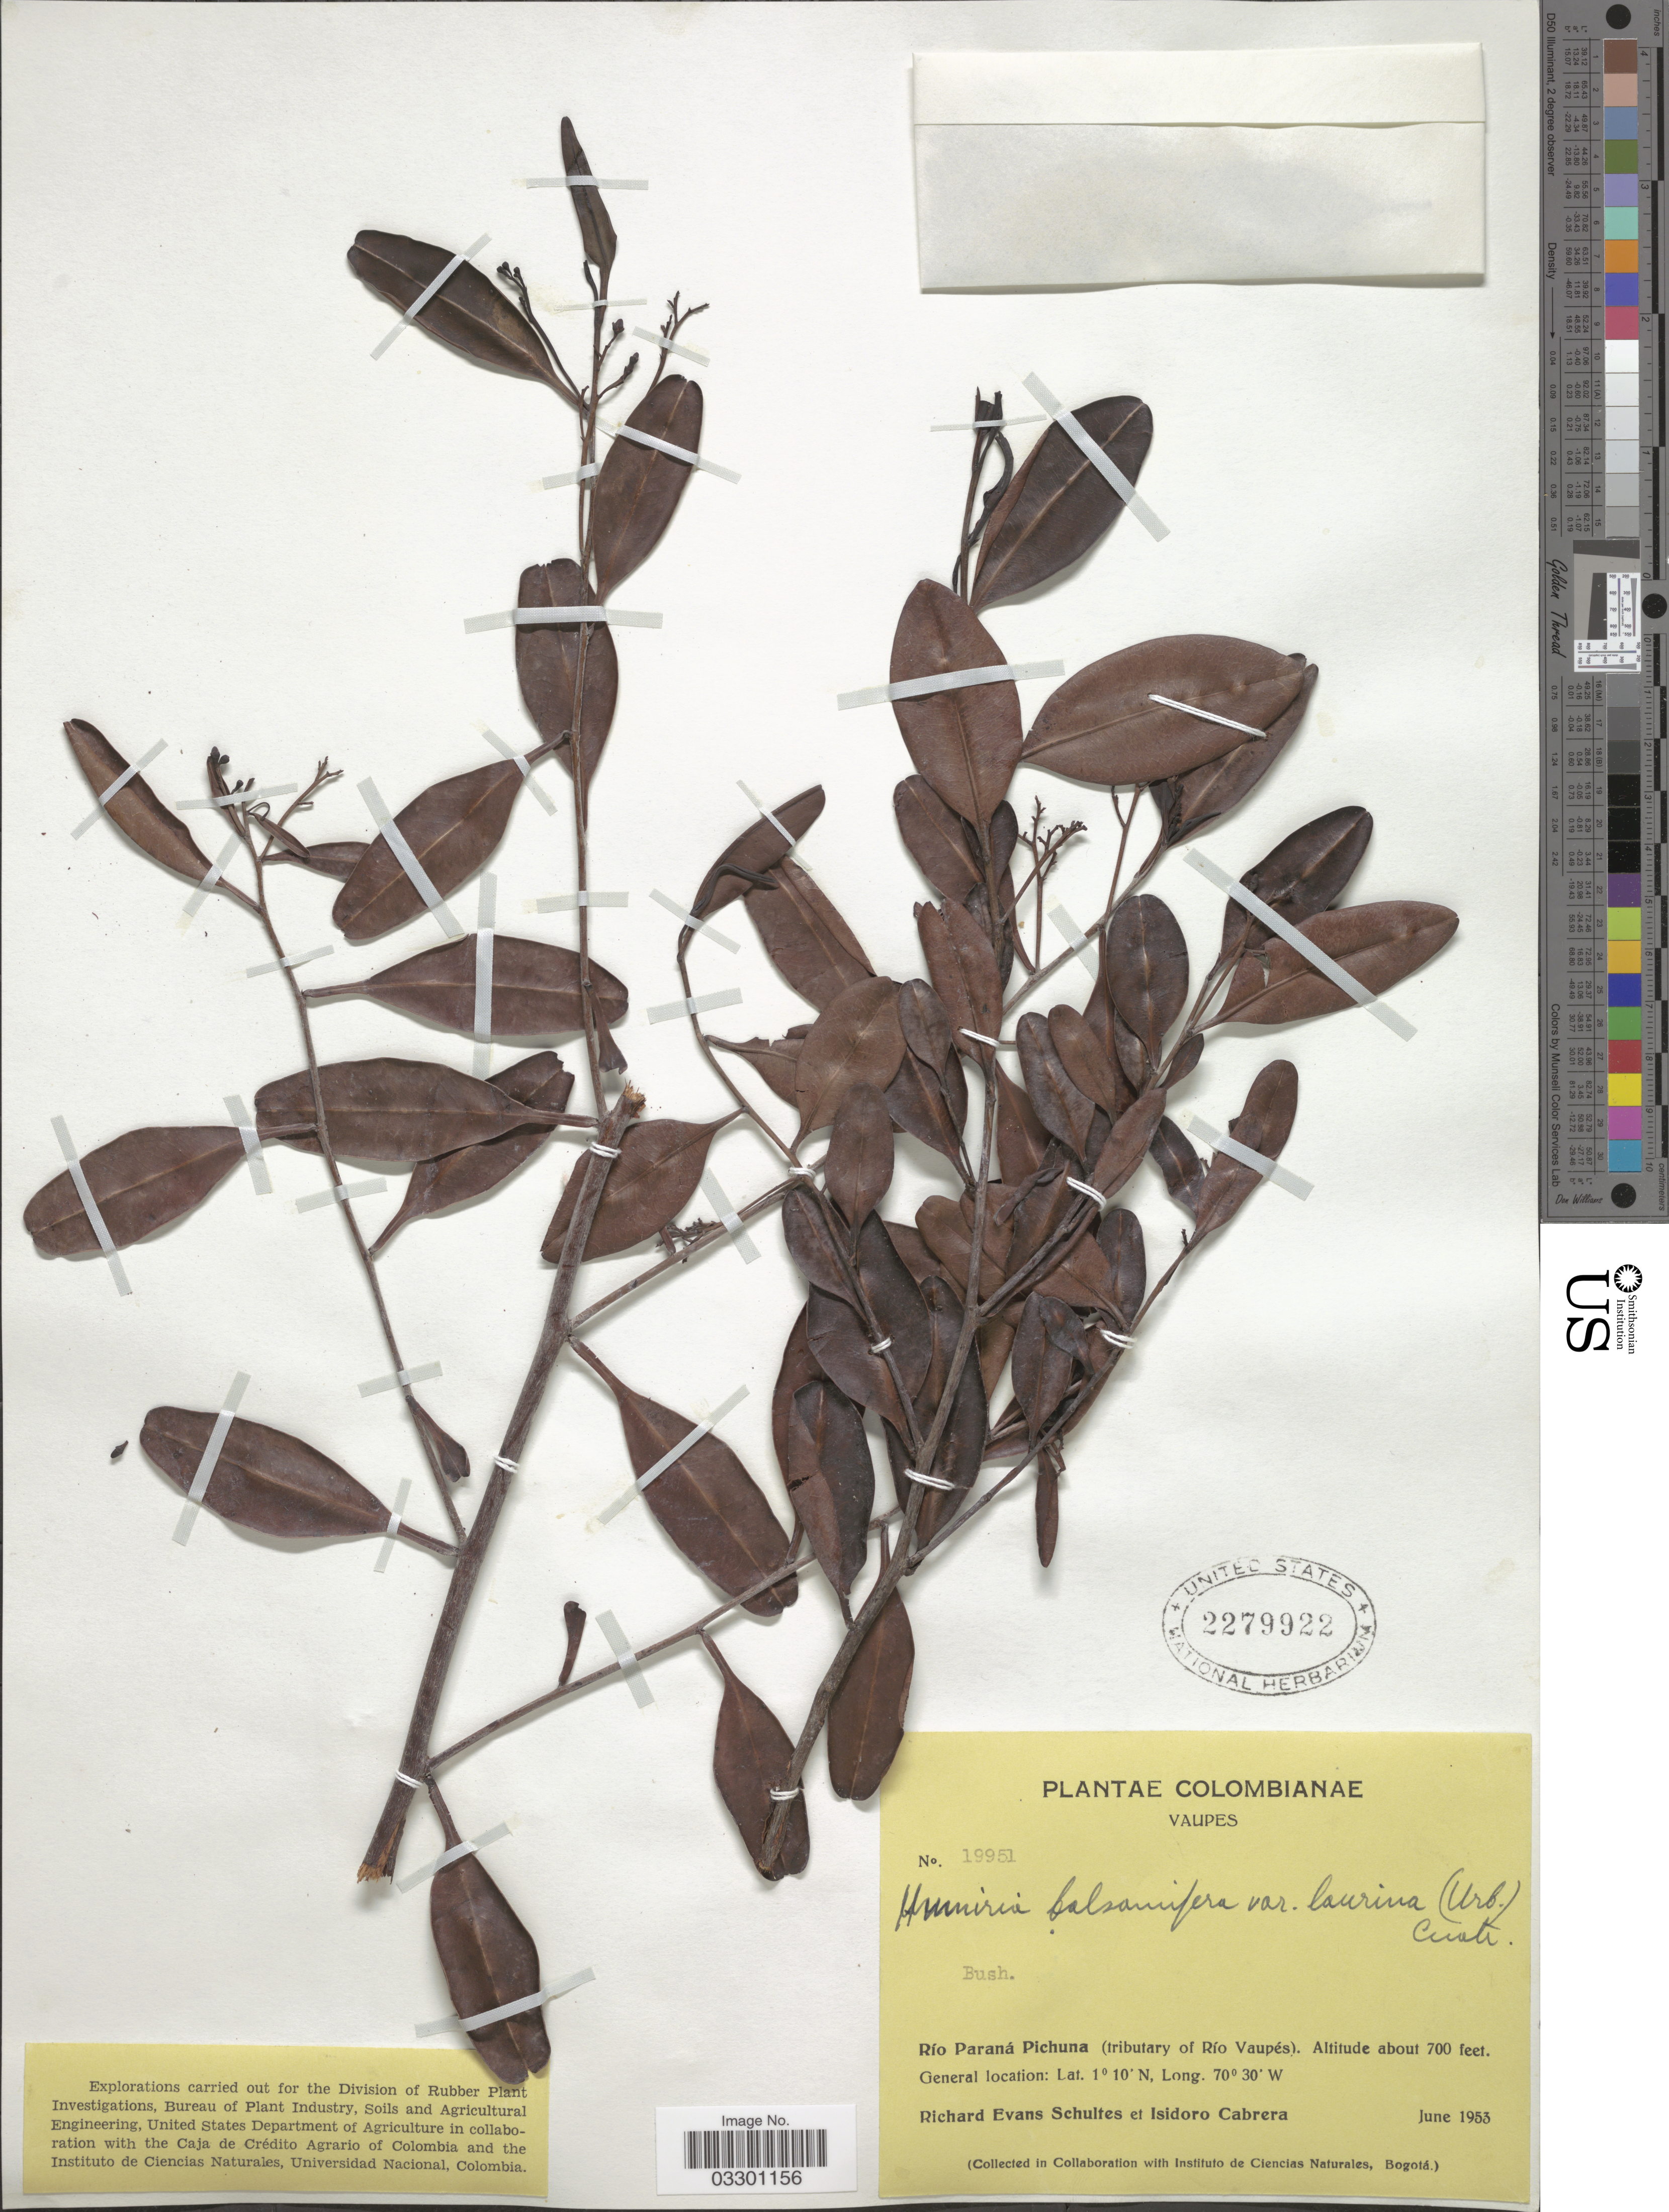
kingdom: Plantae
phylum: Tracheophyta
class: Magnoliopsida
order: Malpighiales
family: Humiriaceae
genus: Humiria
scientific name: Humiria balsamifera var. laurina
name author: Cuatrec.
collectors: R. E. Schultes & I. Cabrera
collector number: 19951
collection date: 1953-06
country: Colombia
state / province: Vaupés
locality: Río Paraná Pichuna (tributary of Río Vaupés).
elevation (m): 213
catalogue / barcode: US 2279922